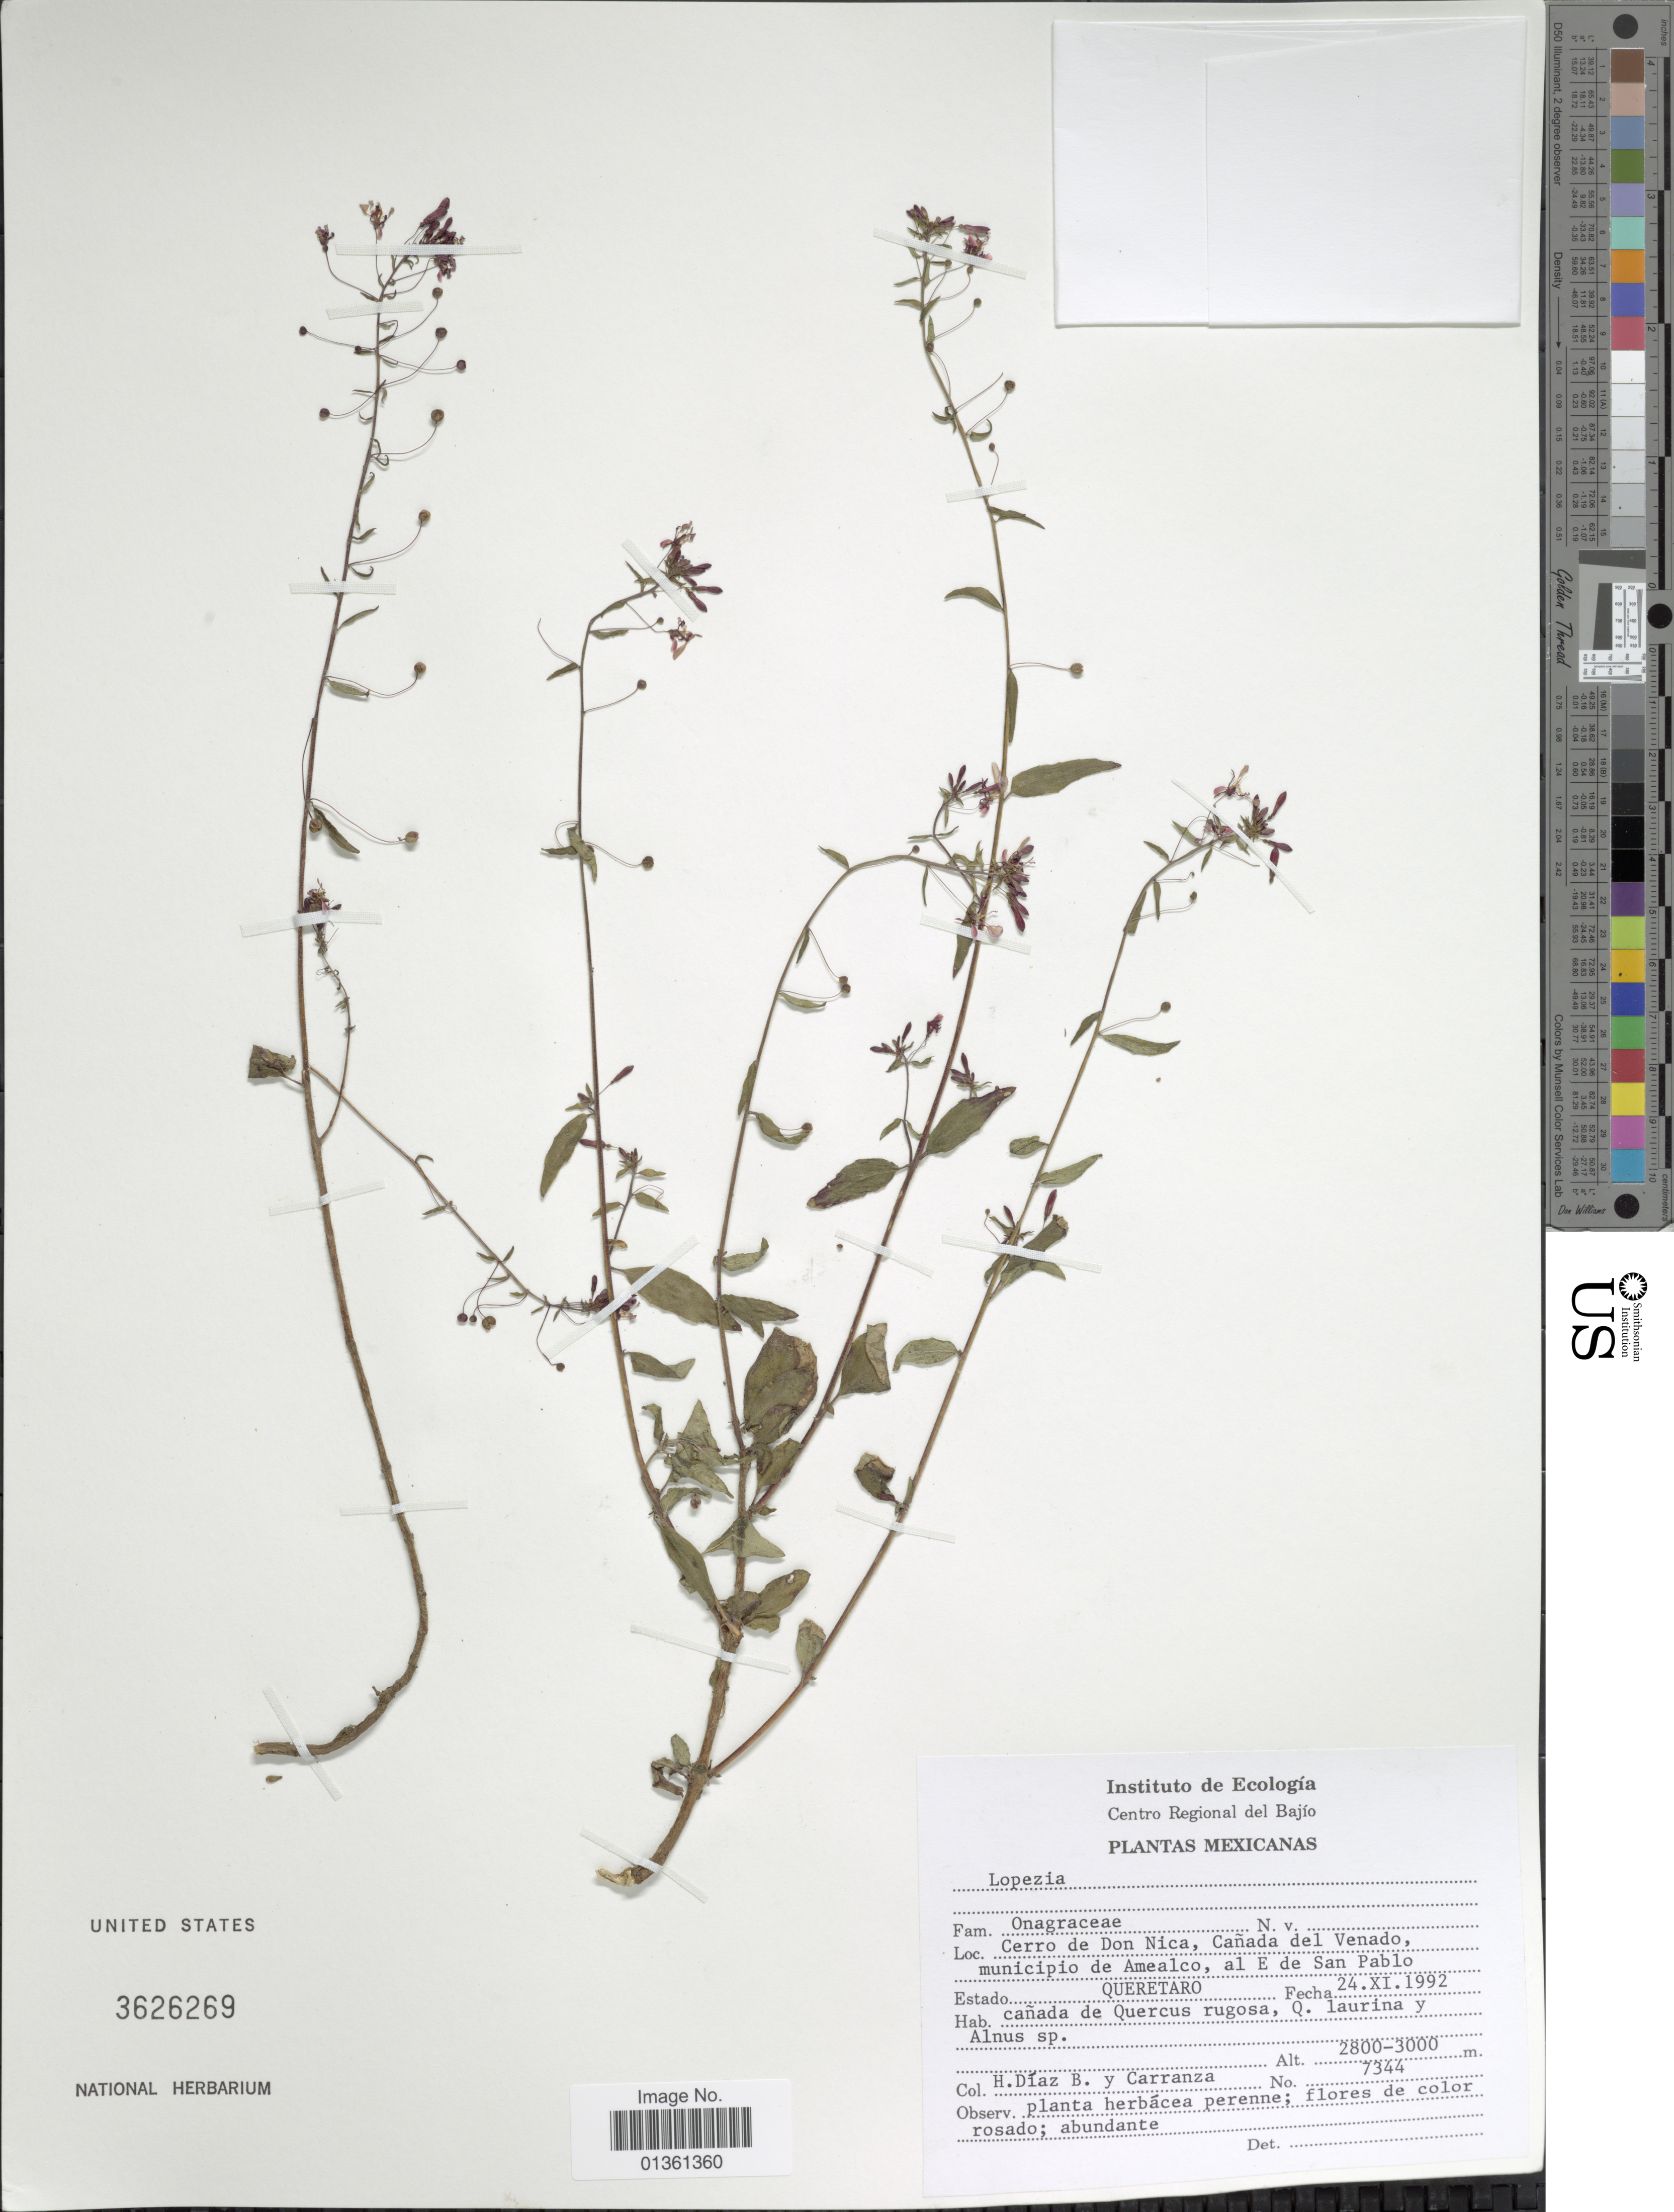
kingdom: Plantae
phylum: Tracheophyta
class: Magnoliopsida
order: Myrtales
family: Onagraceae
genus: Lopezia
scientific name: Lopezia sp.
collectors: H. Díaz Barriga & Carranza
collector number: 7344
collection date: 1992-11-24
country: Mexico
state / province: Querétaro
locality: Cerro de Don Nica, Cañada del Venado, municipio de Amealco, al E de San Pablo.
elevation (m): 2800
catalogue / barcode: US 3626269